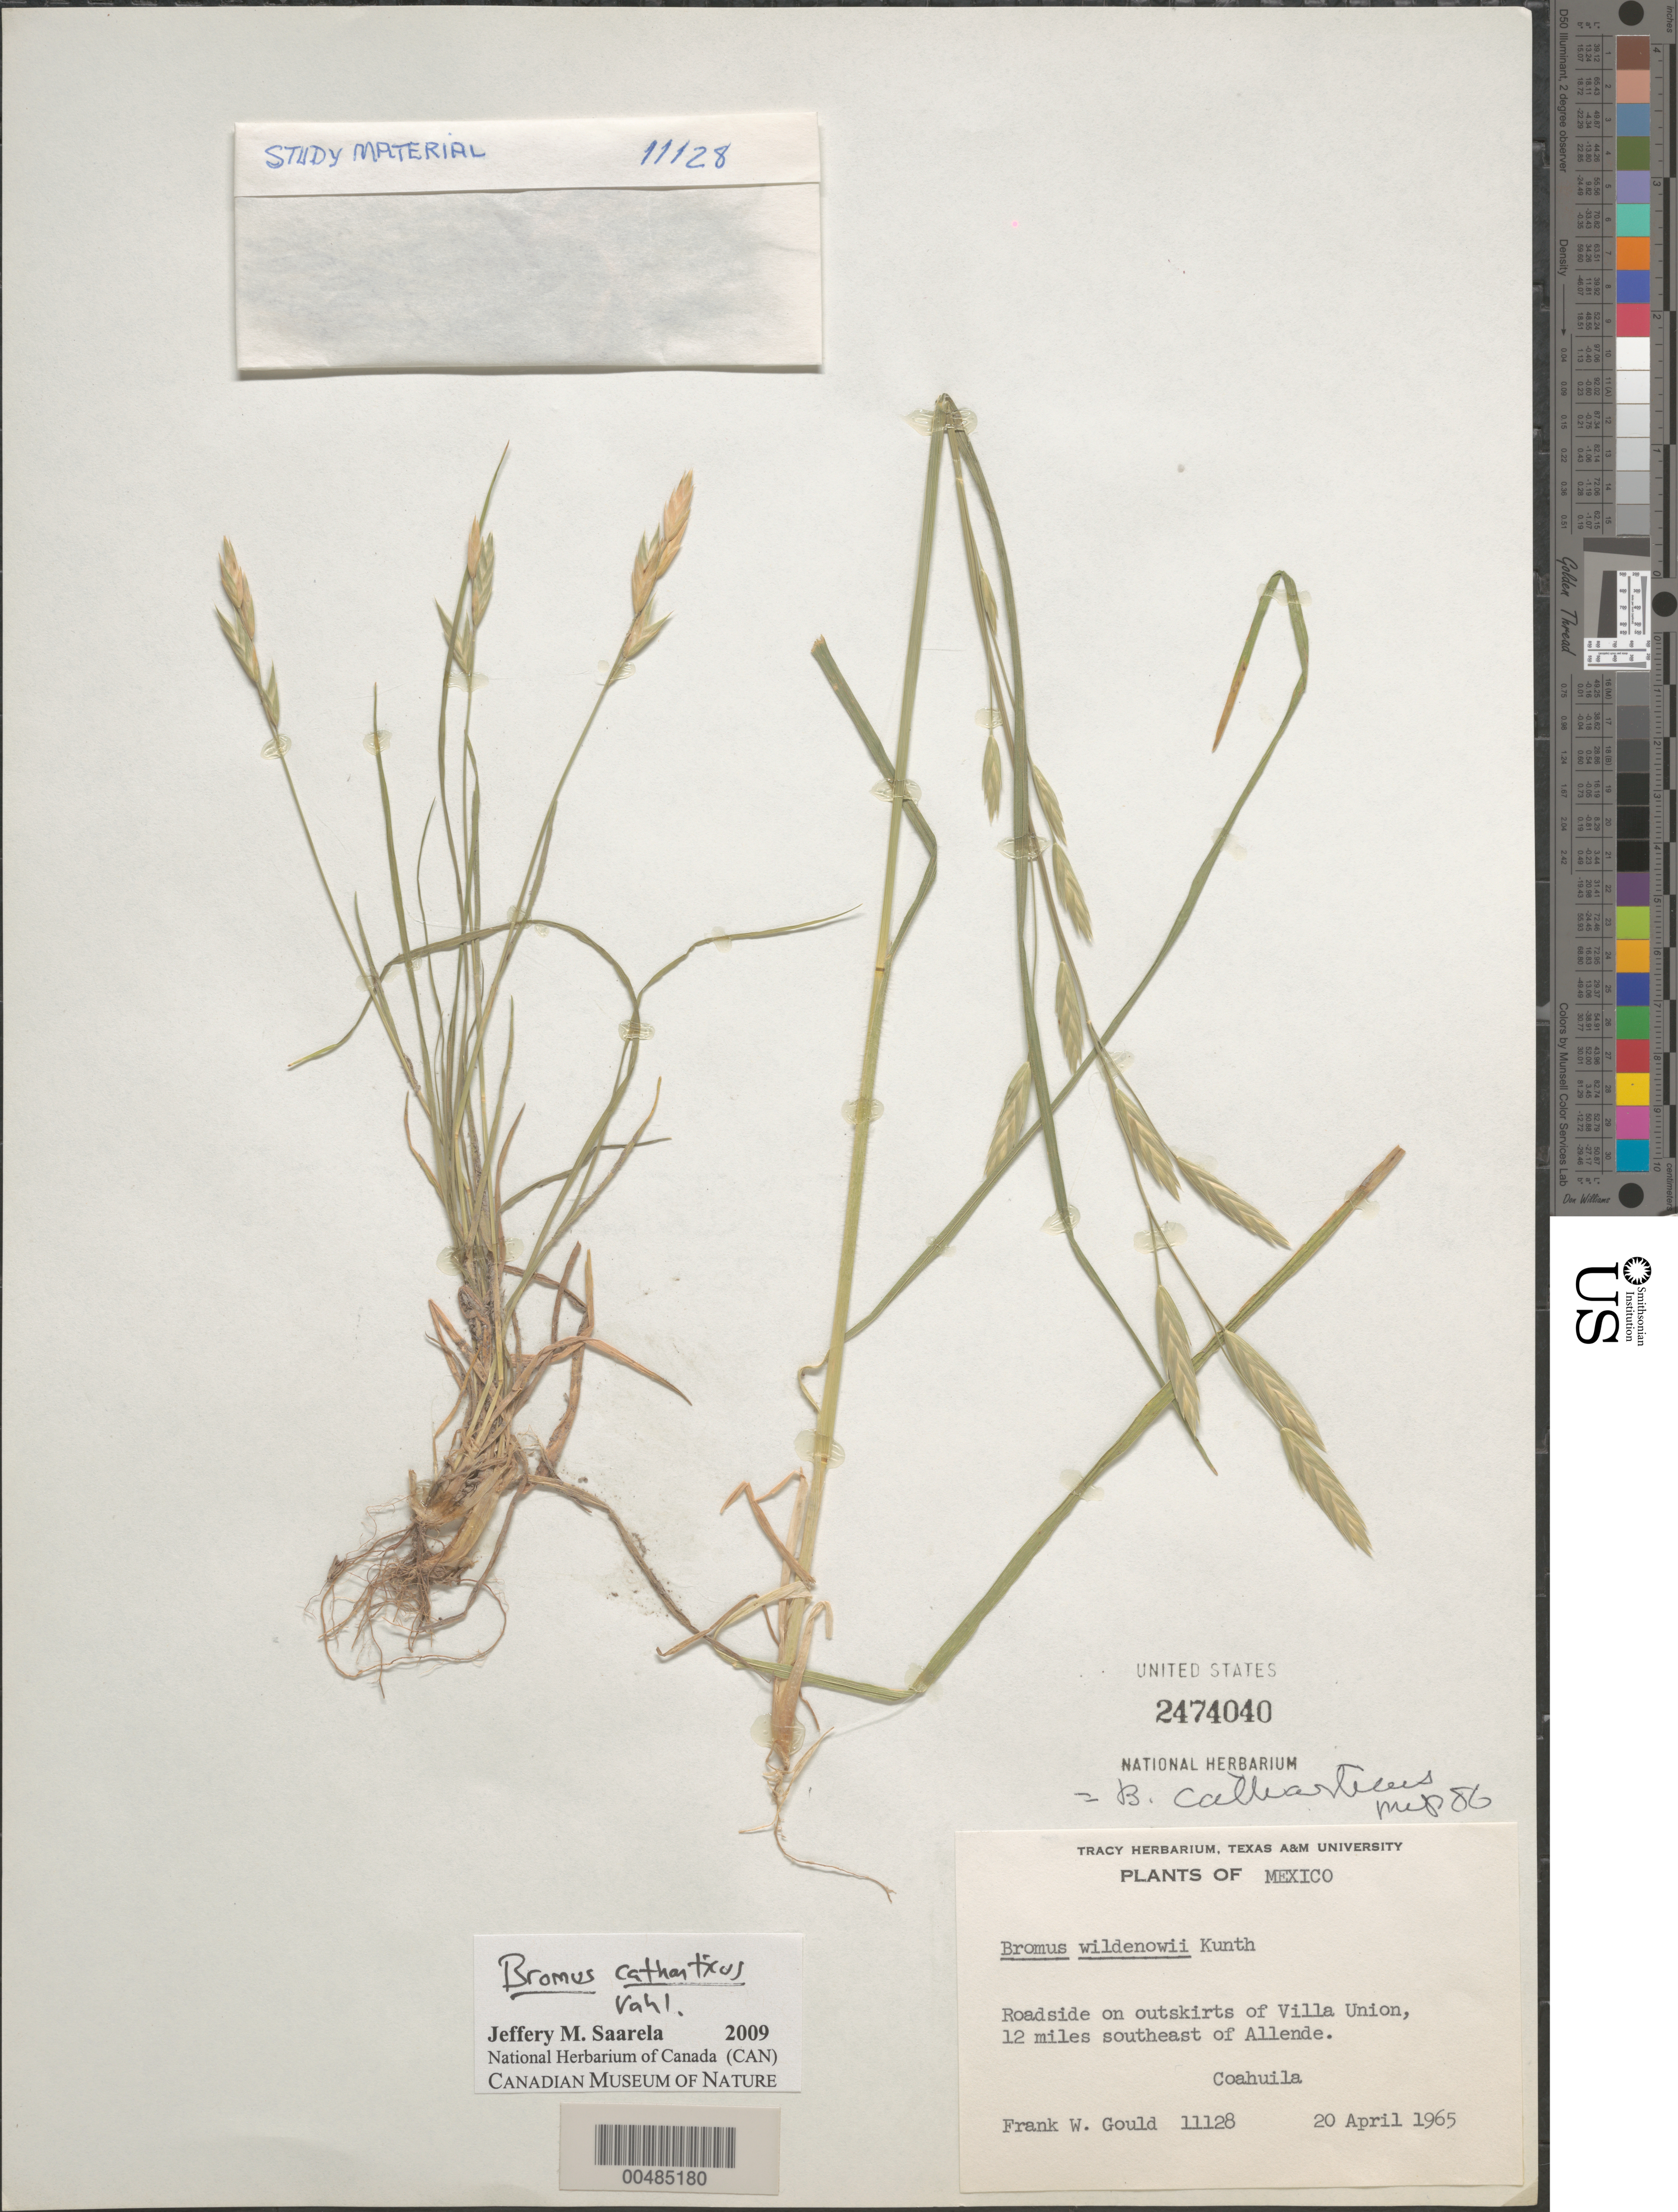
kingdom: Plantae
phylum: Tracheophyta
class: Liliopsida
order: Poales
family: Poaceae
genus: Bromus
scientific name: Bromus willdenowii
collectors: F. W. Gould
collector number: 11128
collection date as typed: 20 Apr 1965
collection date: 1965-04-20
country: Mexico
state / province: Coahuila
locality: Roadside on outskirts of Villa Union, 12 mi SE of Allende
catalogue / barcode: US 2474040